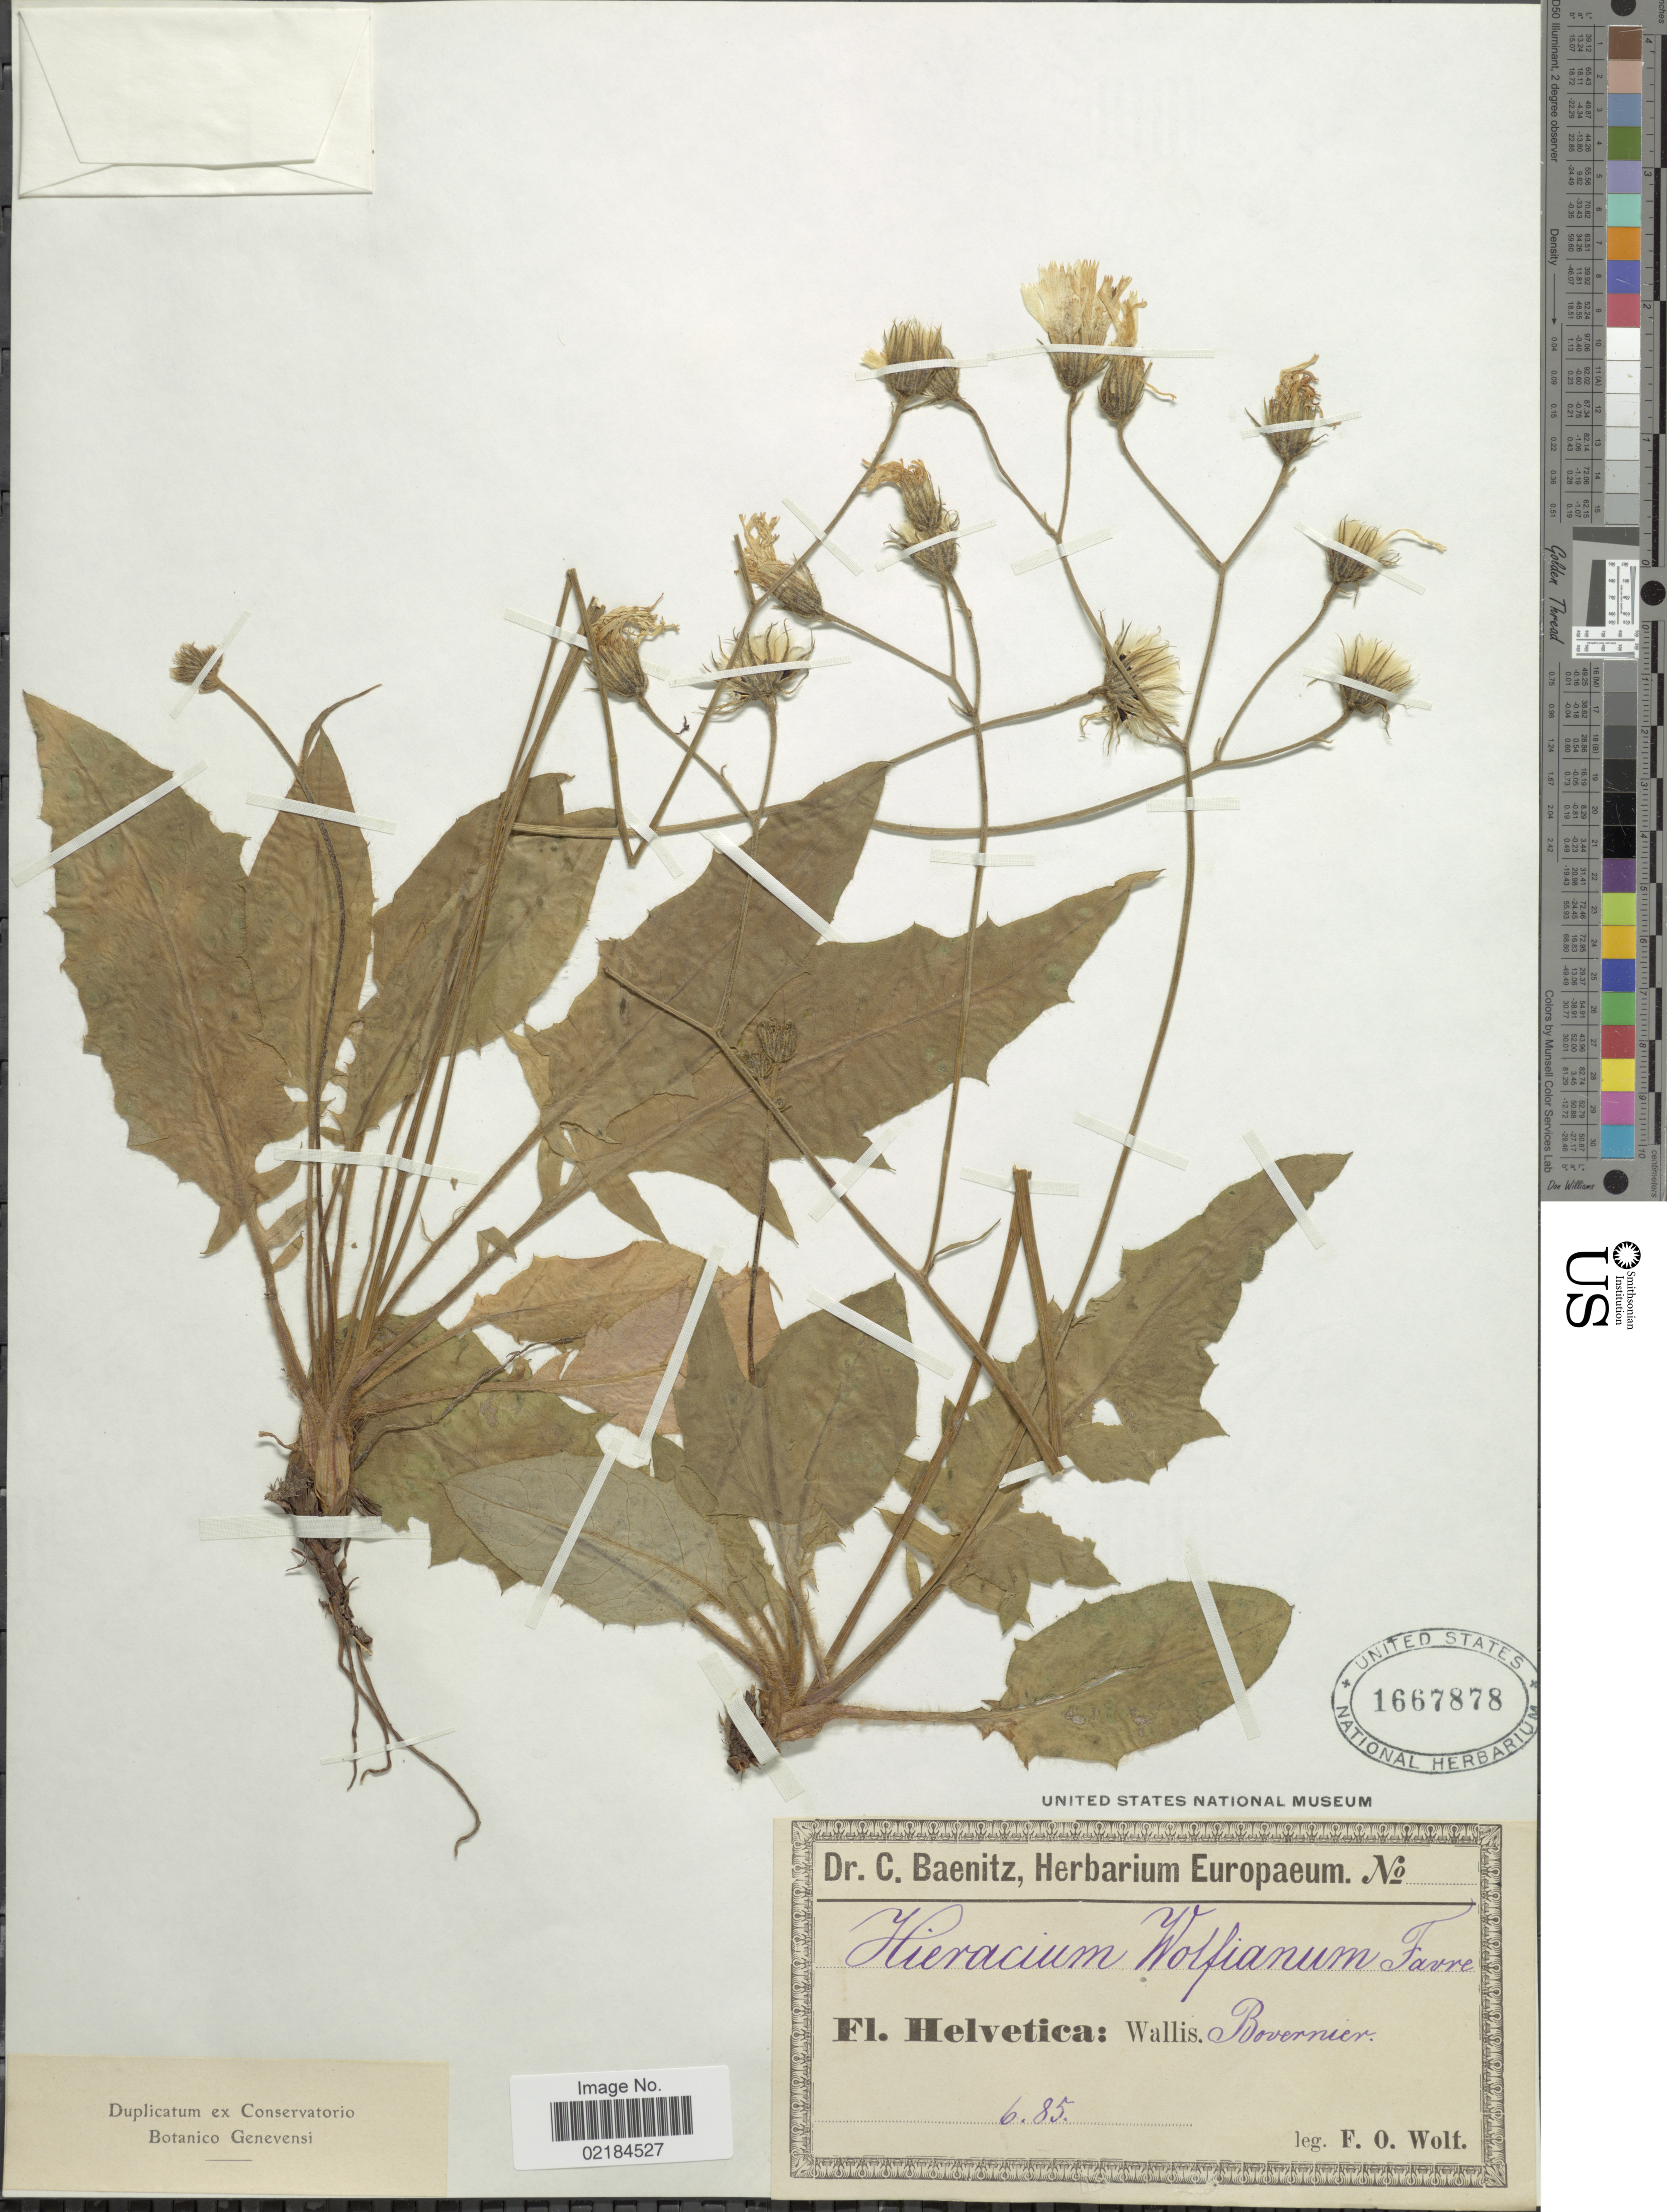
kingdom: Plantae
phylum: Tracheophyta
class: Magnoliopsida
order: Asterales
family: Asteraceae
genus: Hieracium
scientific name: Hieracium wolfianum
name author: Favre ex Favrat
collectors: F. Wolf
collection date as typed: Transcribed d/m/y: /6/85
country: Switzerland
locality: Fl. Helvetica: Wallis, Bovernier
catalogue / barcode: US 1667878